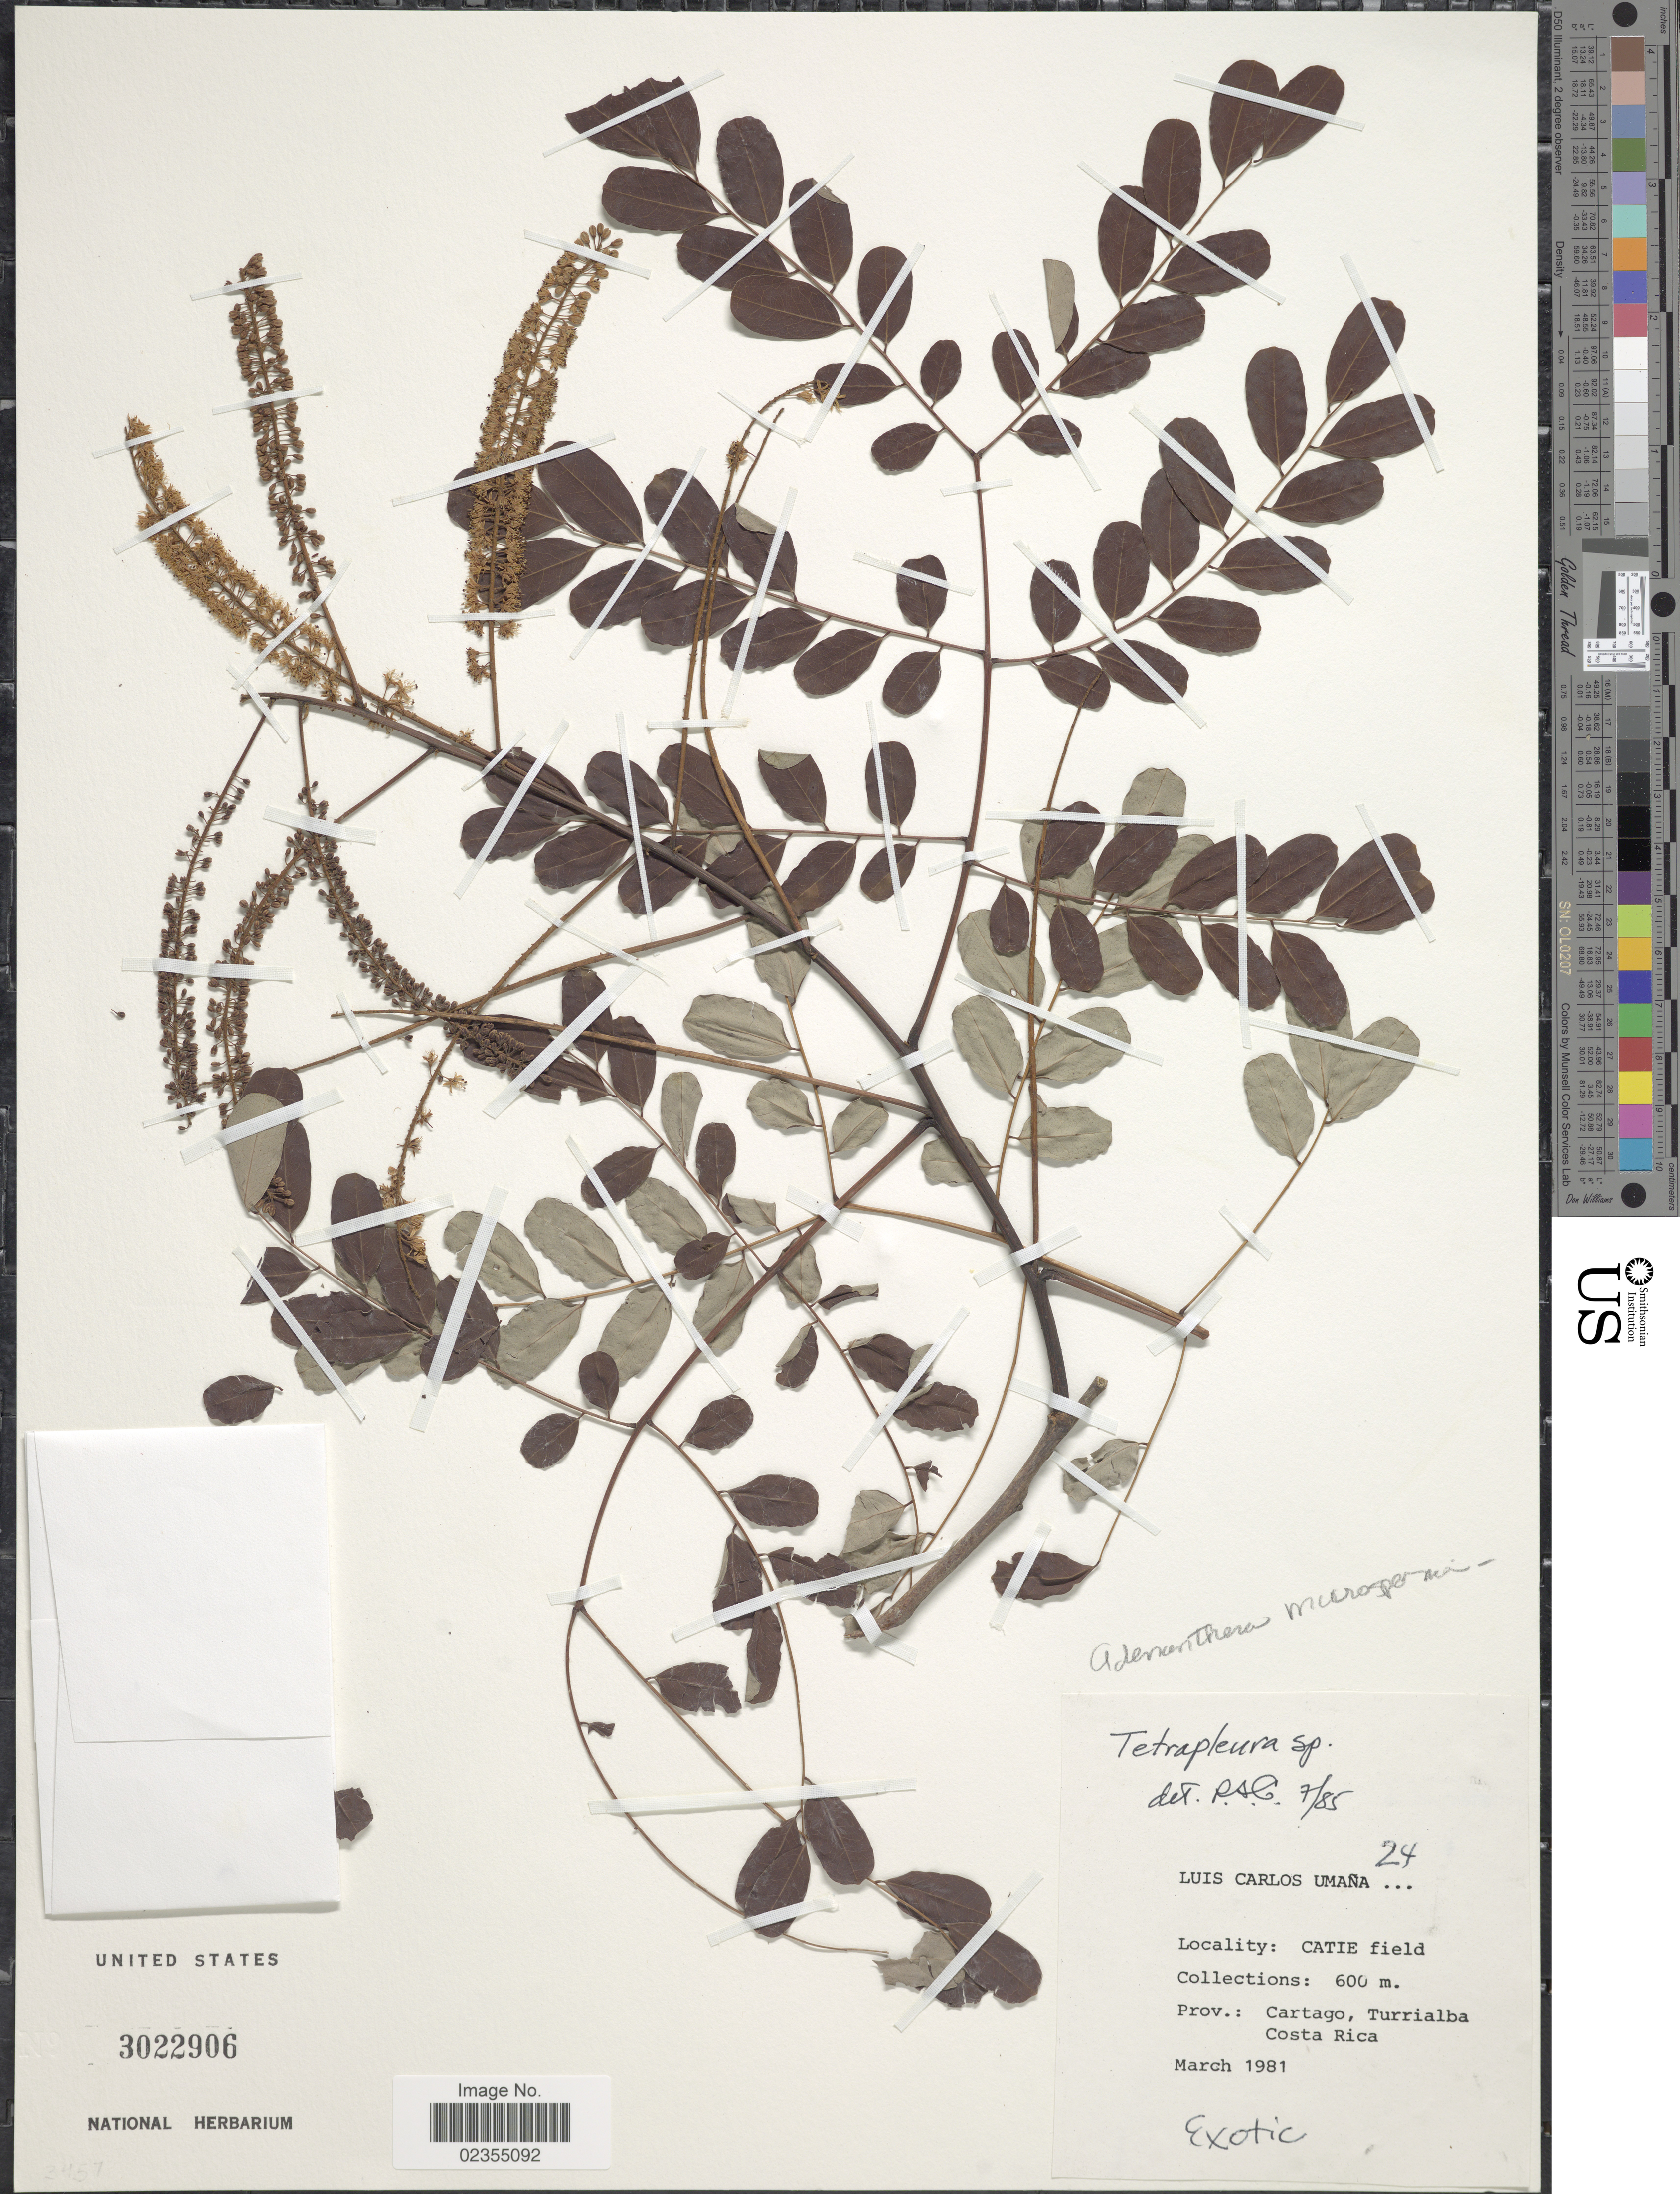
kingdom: Plantae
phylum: Tracheophyta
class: Magnoliopsida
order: Fabales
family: Fabaceae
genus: Adenanthera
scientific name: Adenanthera sp.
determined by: Trujillo, A. M.; Londoño-Echeverri, Y.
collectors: L. C. Umaña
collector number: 24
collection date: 1981-03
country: Costa Rica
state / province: Cartago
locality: Catie field, Turrialba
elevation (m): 600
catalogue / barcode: US 3022906